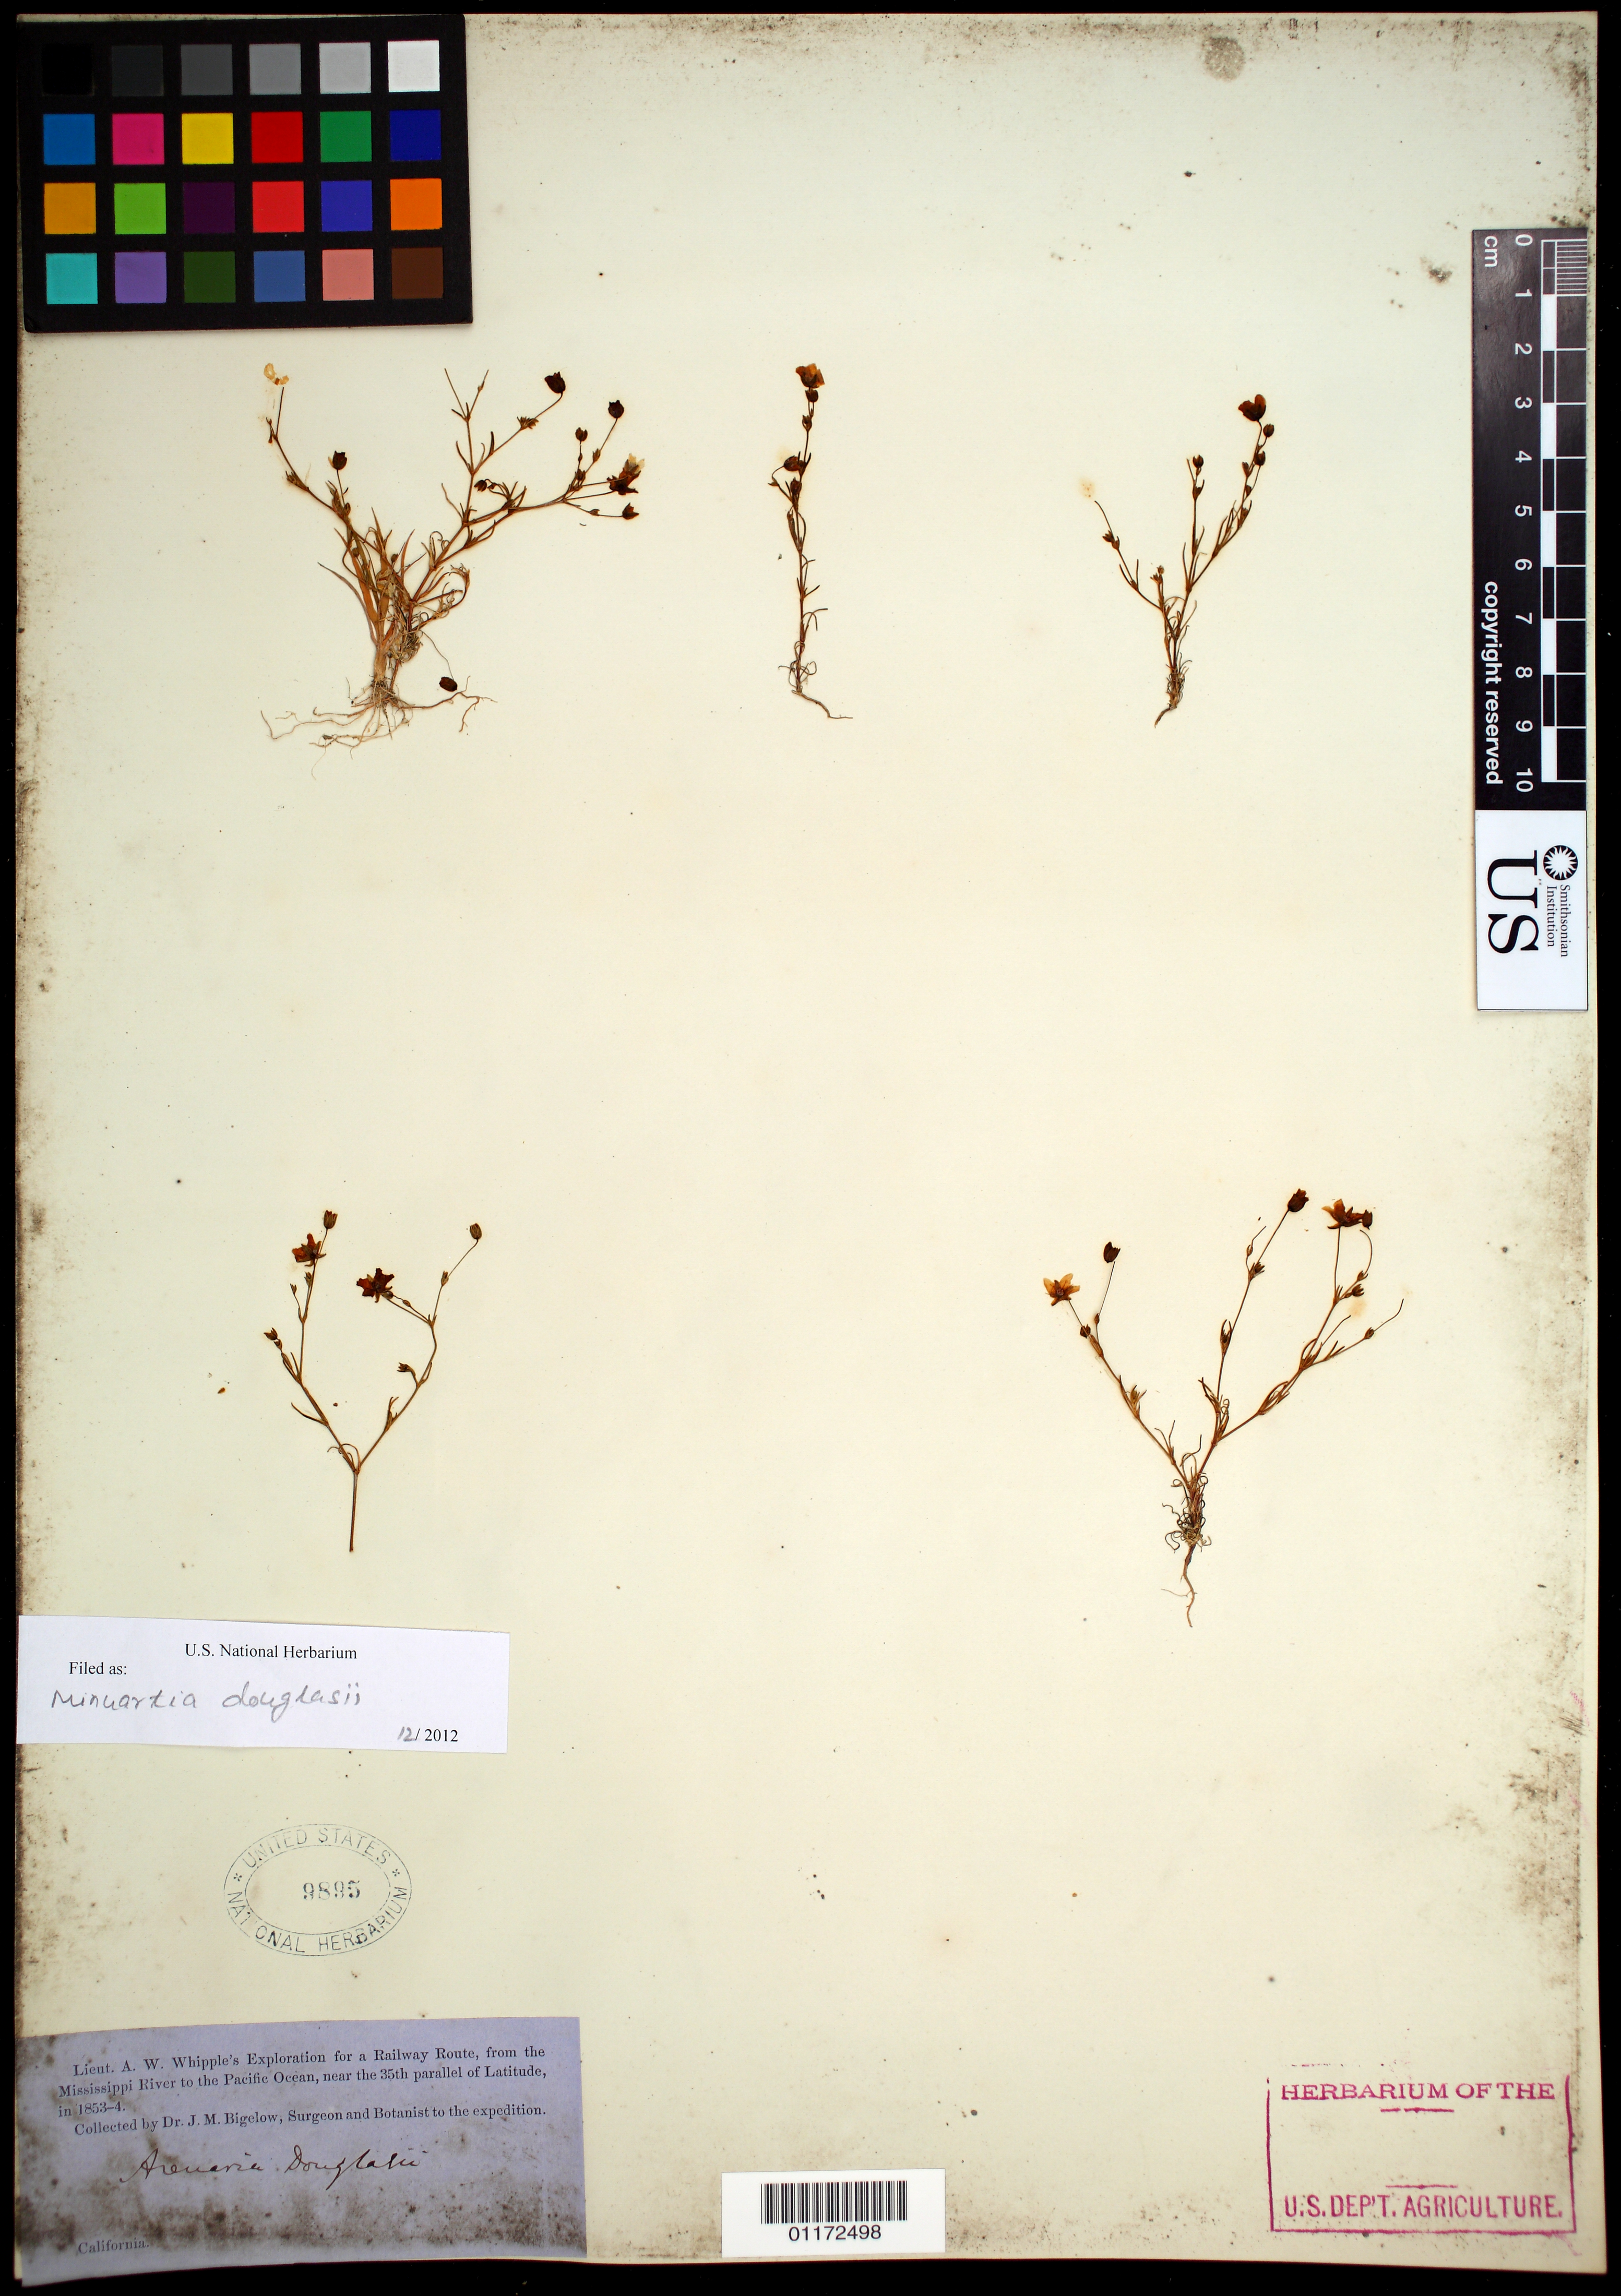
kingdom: Plantae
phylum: Tracheophyta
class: Magnoliopsida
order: Caryophyllales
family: Caryophyllaceae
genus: Minuartia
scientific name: Minuartia douglasii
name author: Mattf.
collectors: J. M. Bigelow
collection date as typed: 1853 to -- --- 1854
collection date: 1853/1854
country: United States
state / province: California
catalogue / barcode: US 9895